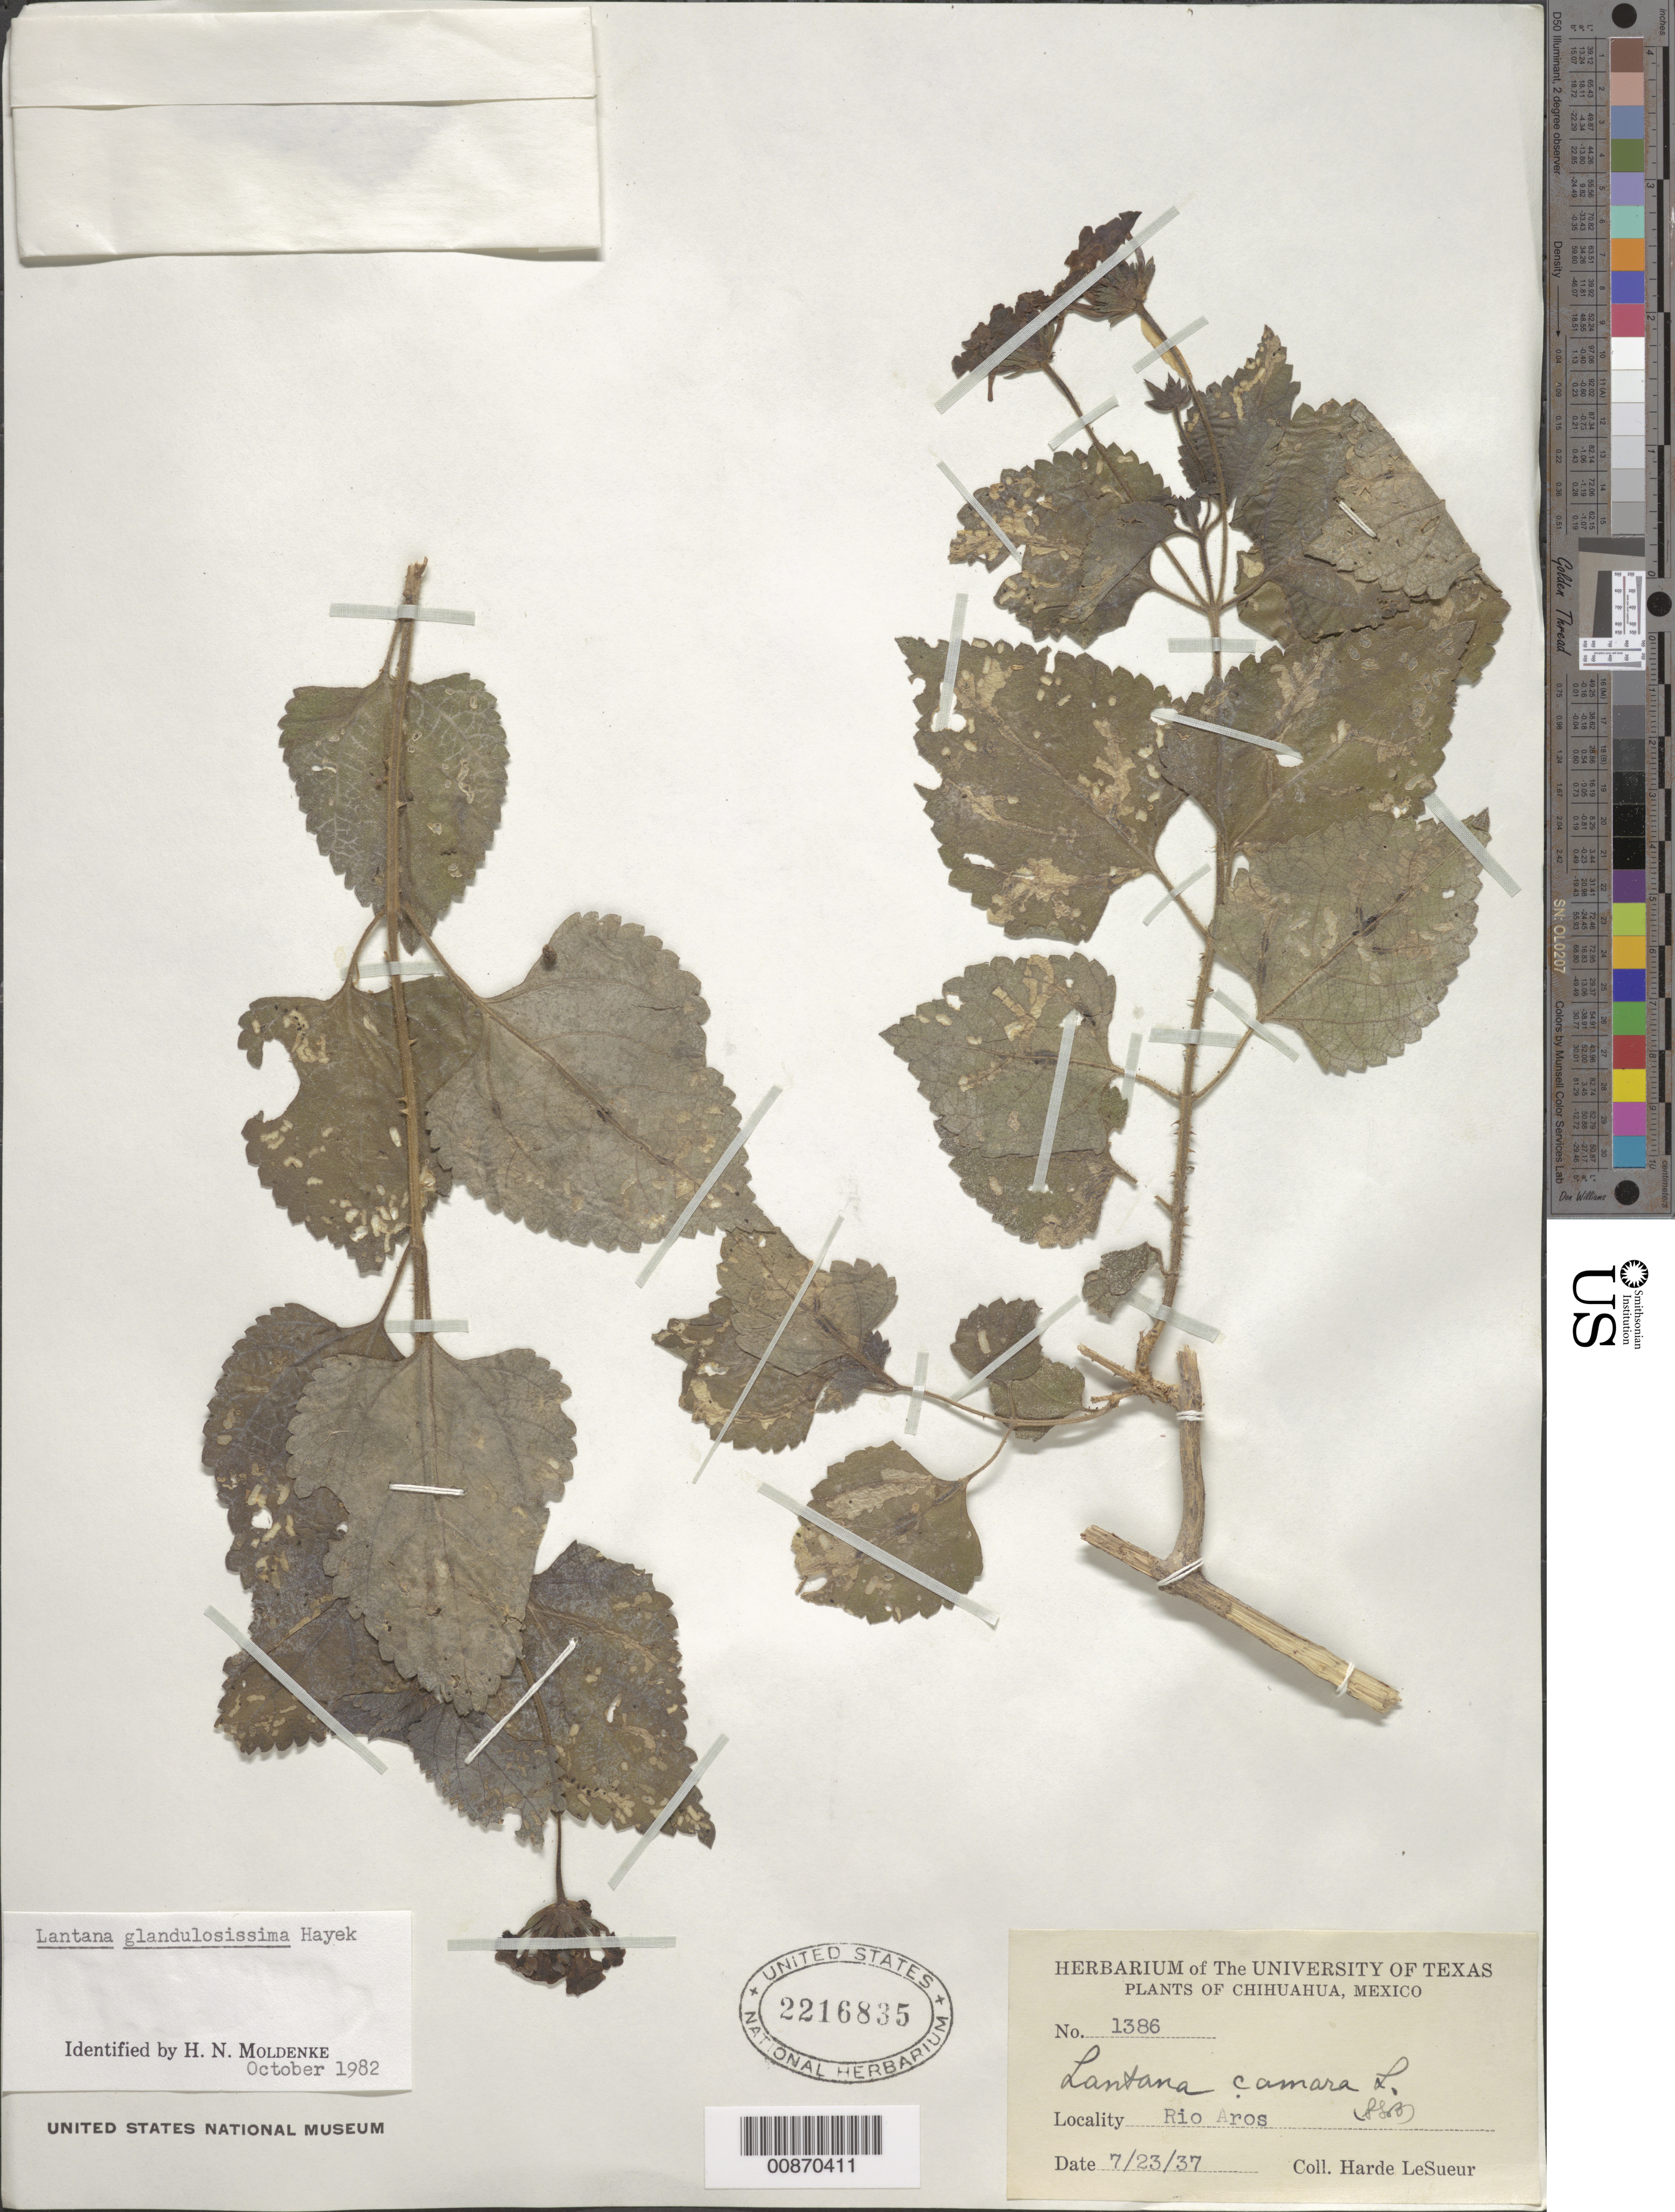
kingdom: Plantae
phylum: Tracheophyta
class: Magnoliopsida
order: Lamiales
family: Verbenaceae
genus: Lantana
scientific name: Lantana glandulosissima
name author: Hayek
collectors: D. H. LeSueur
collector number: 1386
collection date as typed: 23 Jul 1937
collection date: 1937-07-23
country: Mexico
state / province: Chihuahua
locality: Río Aros, Chihuahua.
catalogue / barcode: US 2216835